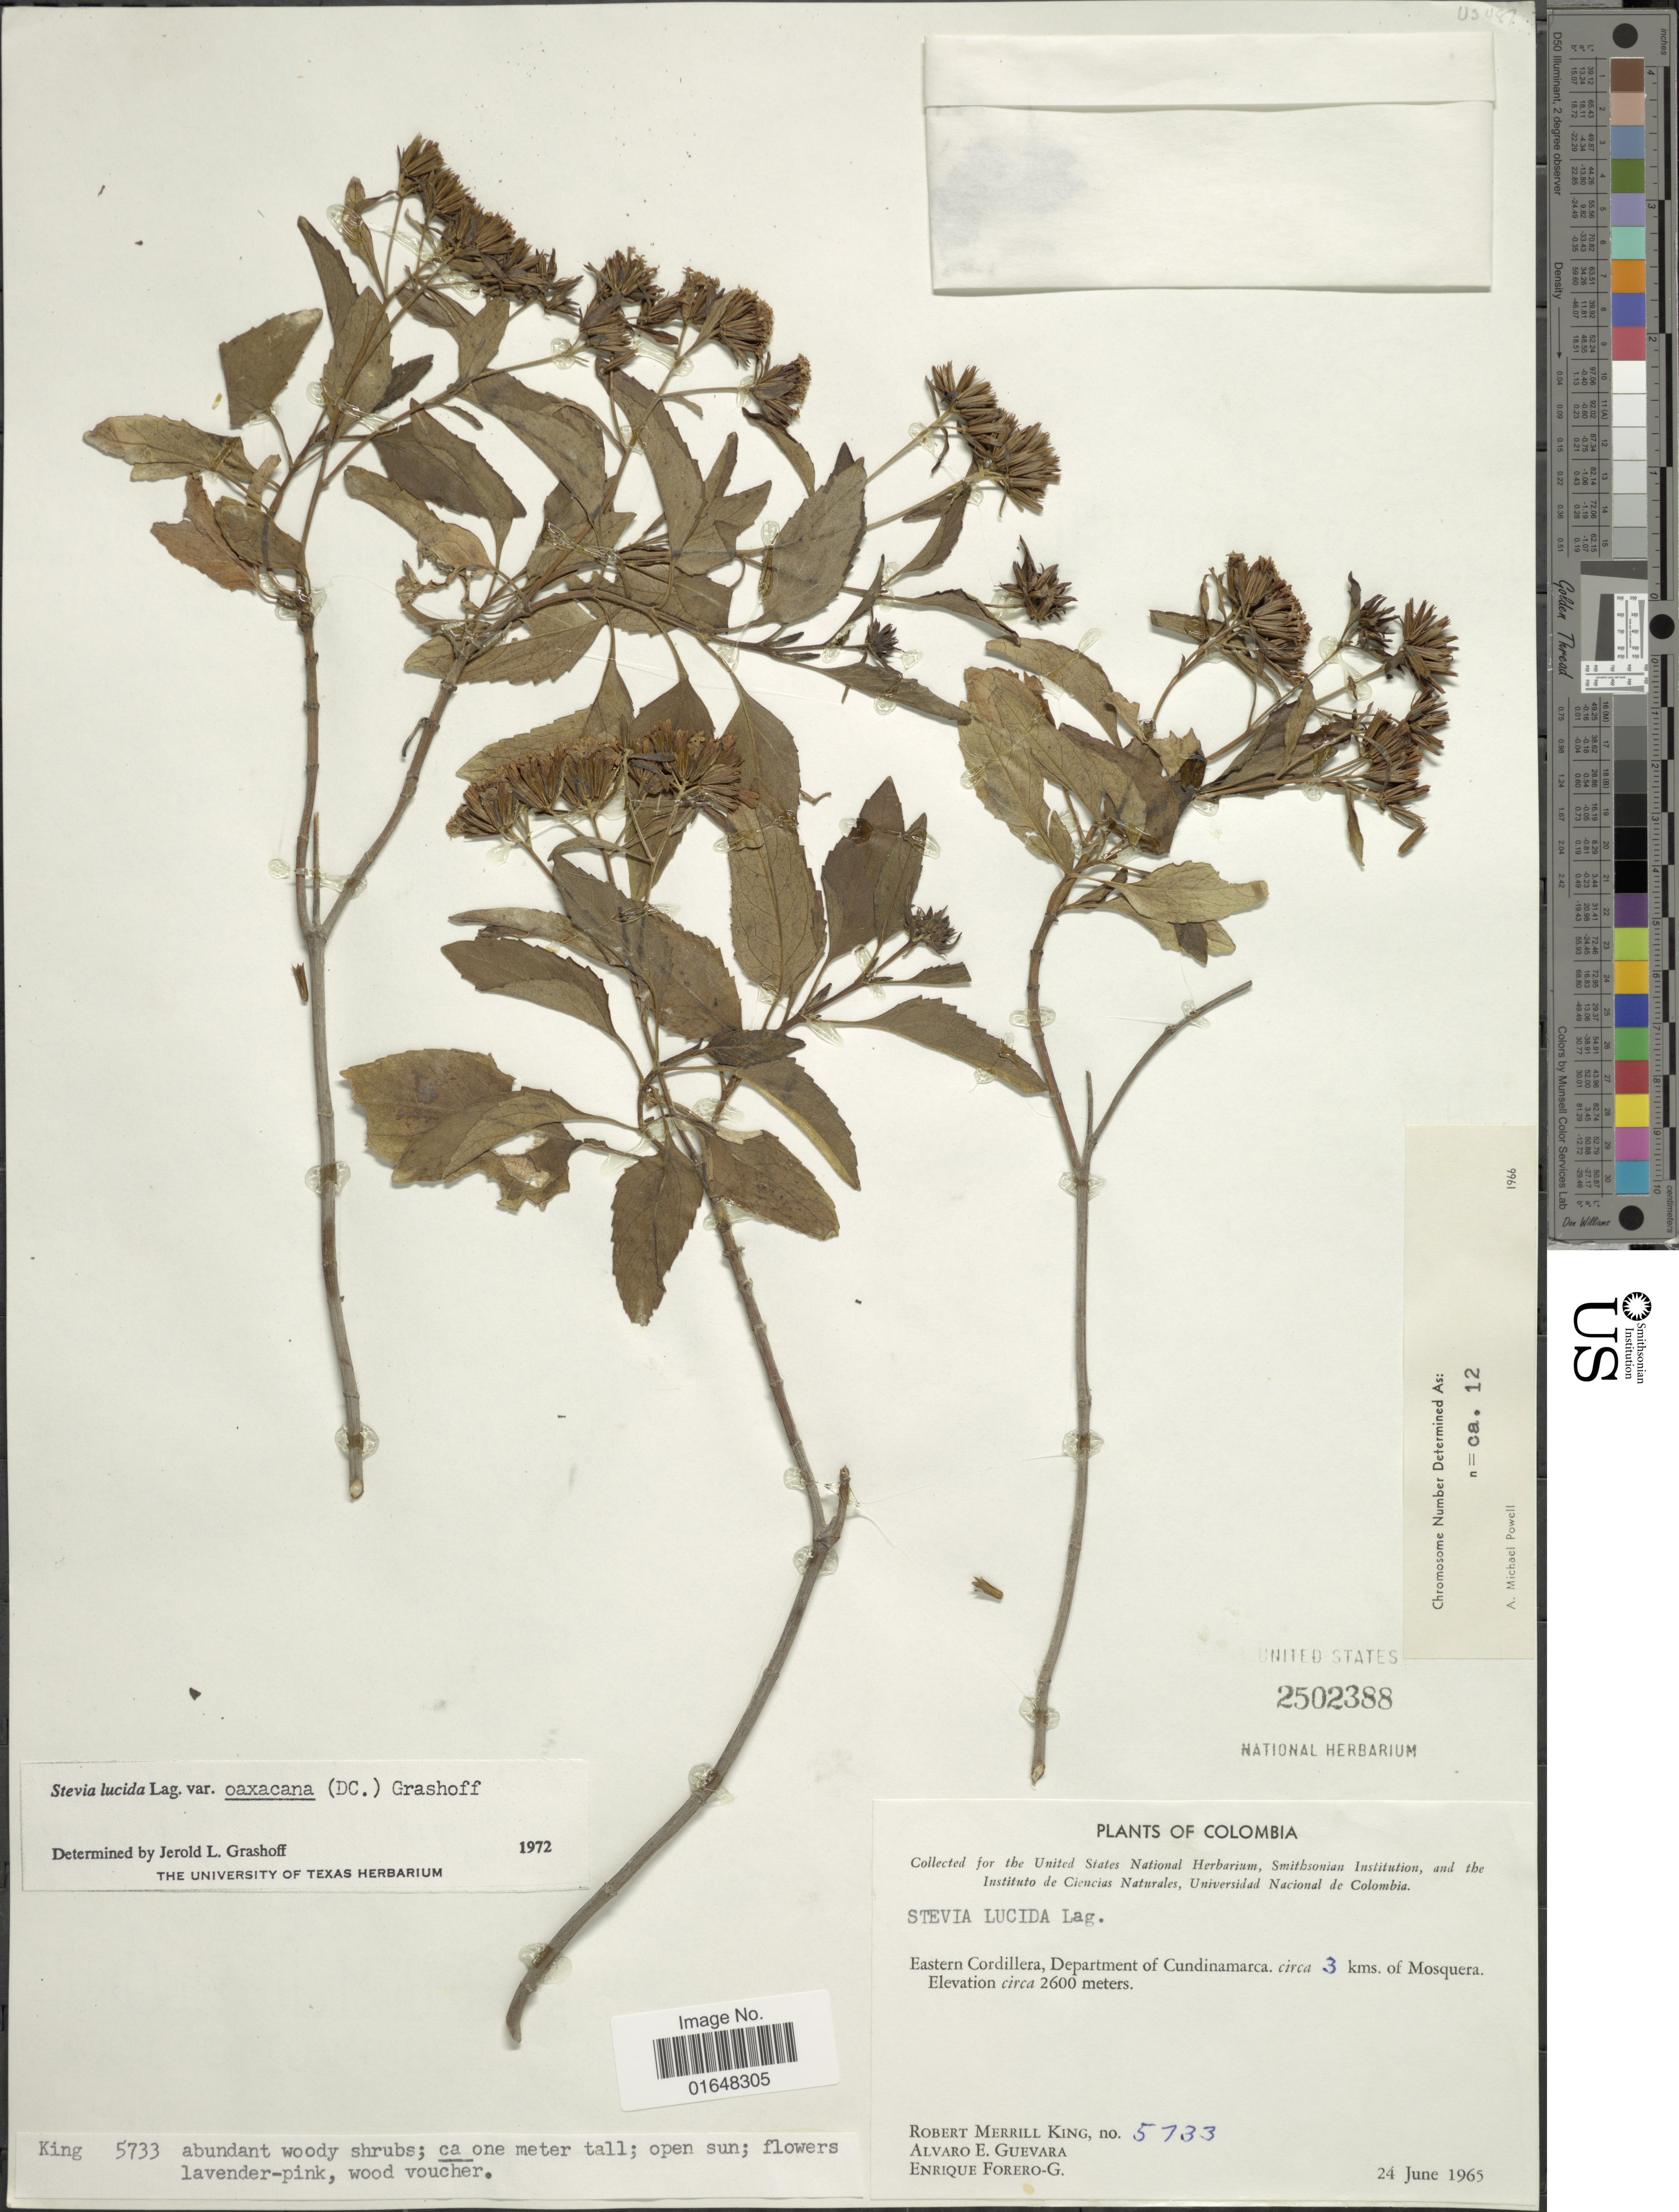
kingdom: Plantae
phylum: Tracheophyta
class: Magnoliopsida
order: Asterales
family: Asteraceae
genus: Stevia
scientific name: Stevia lucida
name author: Lag.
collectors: R. M. King, A. E. Guevara & E. Forero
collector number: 5733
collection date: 1965-06-24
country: Colombia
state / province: Cundinamarca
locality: Eastern Cordillera, Department of Cundinamarca, circa 3 kms. of Mosquera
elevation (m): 2600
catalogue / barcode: US 2502388